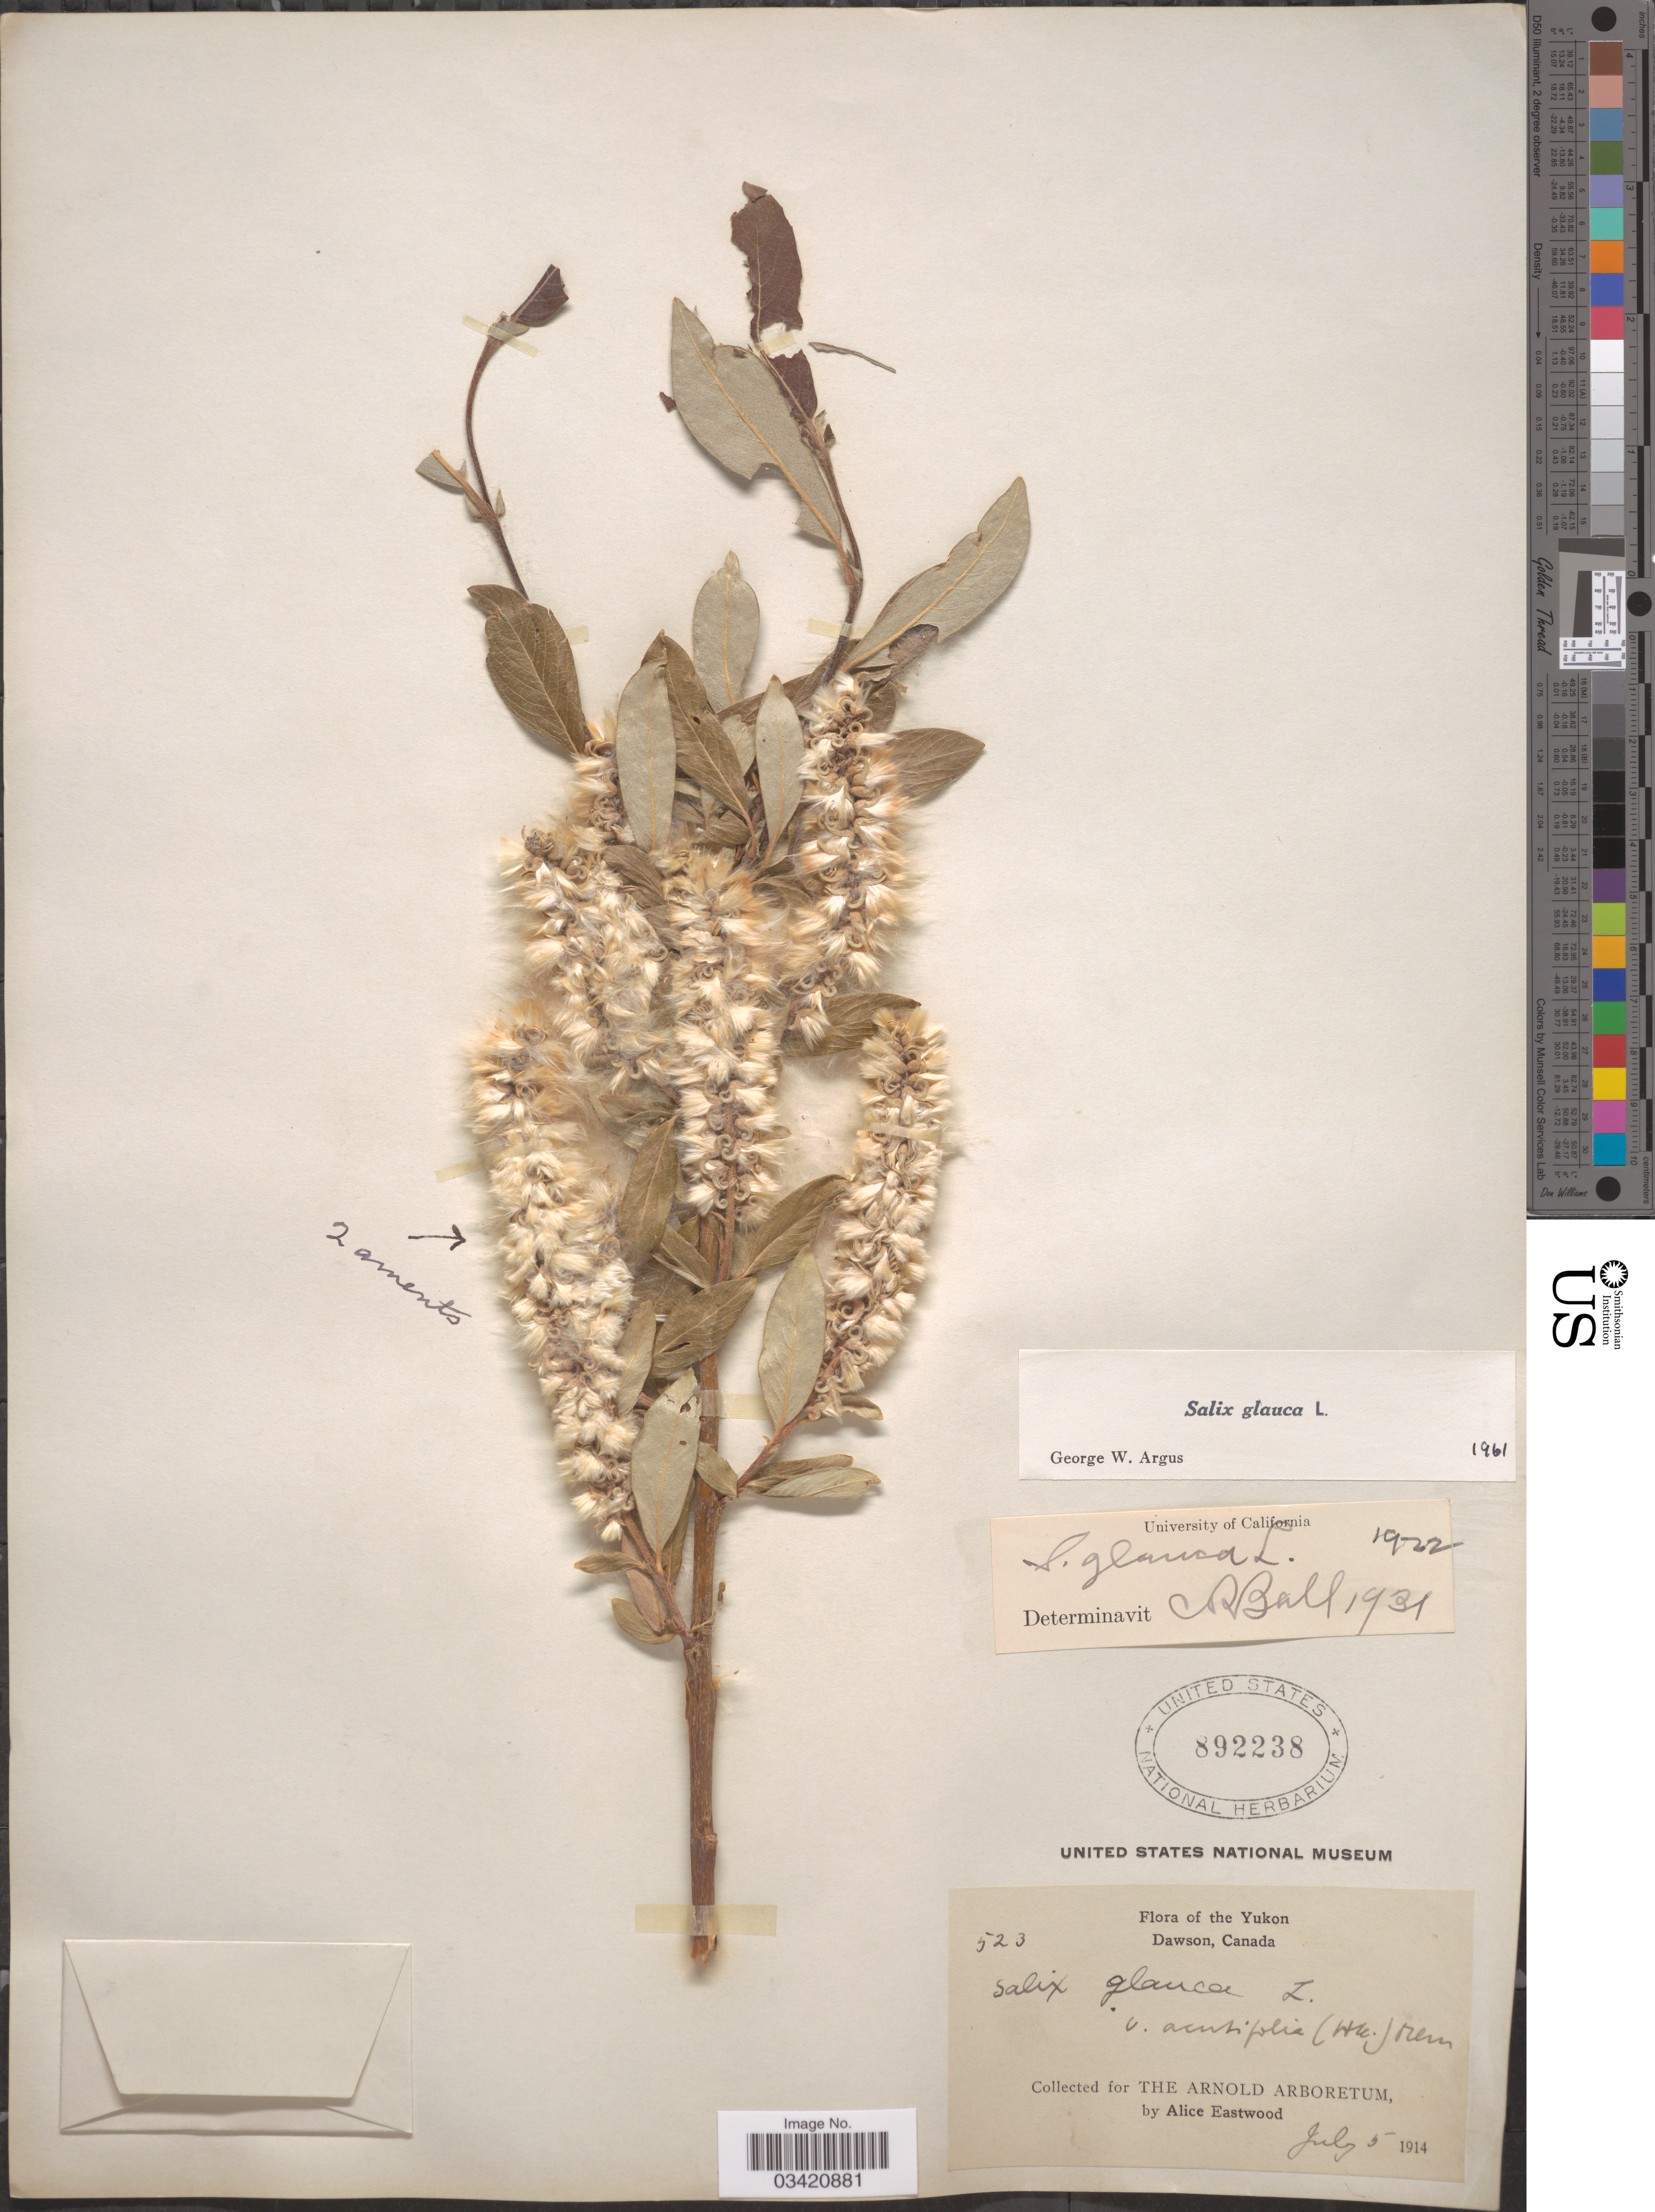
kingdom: Plantae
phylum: Tracheophyta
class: Magnoliopsida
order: Malpighiales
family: Salicaceae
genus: Salix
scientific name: Salix glauca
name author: L.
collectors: A. Eastwood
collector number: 523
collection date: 1914-07-05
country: Canada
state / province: Yukon Territory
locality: Yukon. Dawson.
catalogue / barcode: US 892238